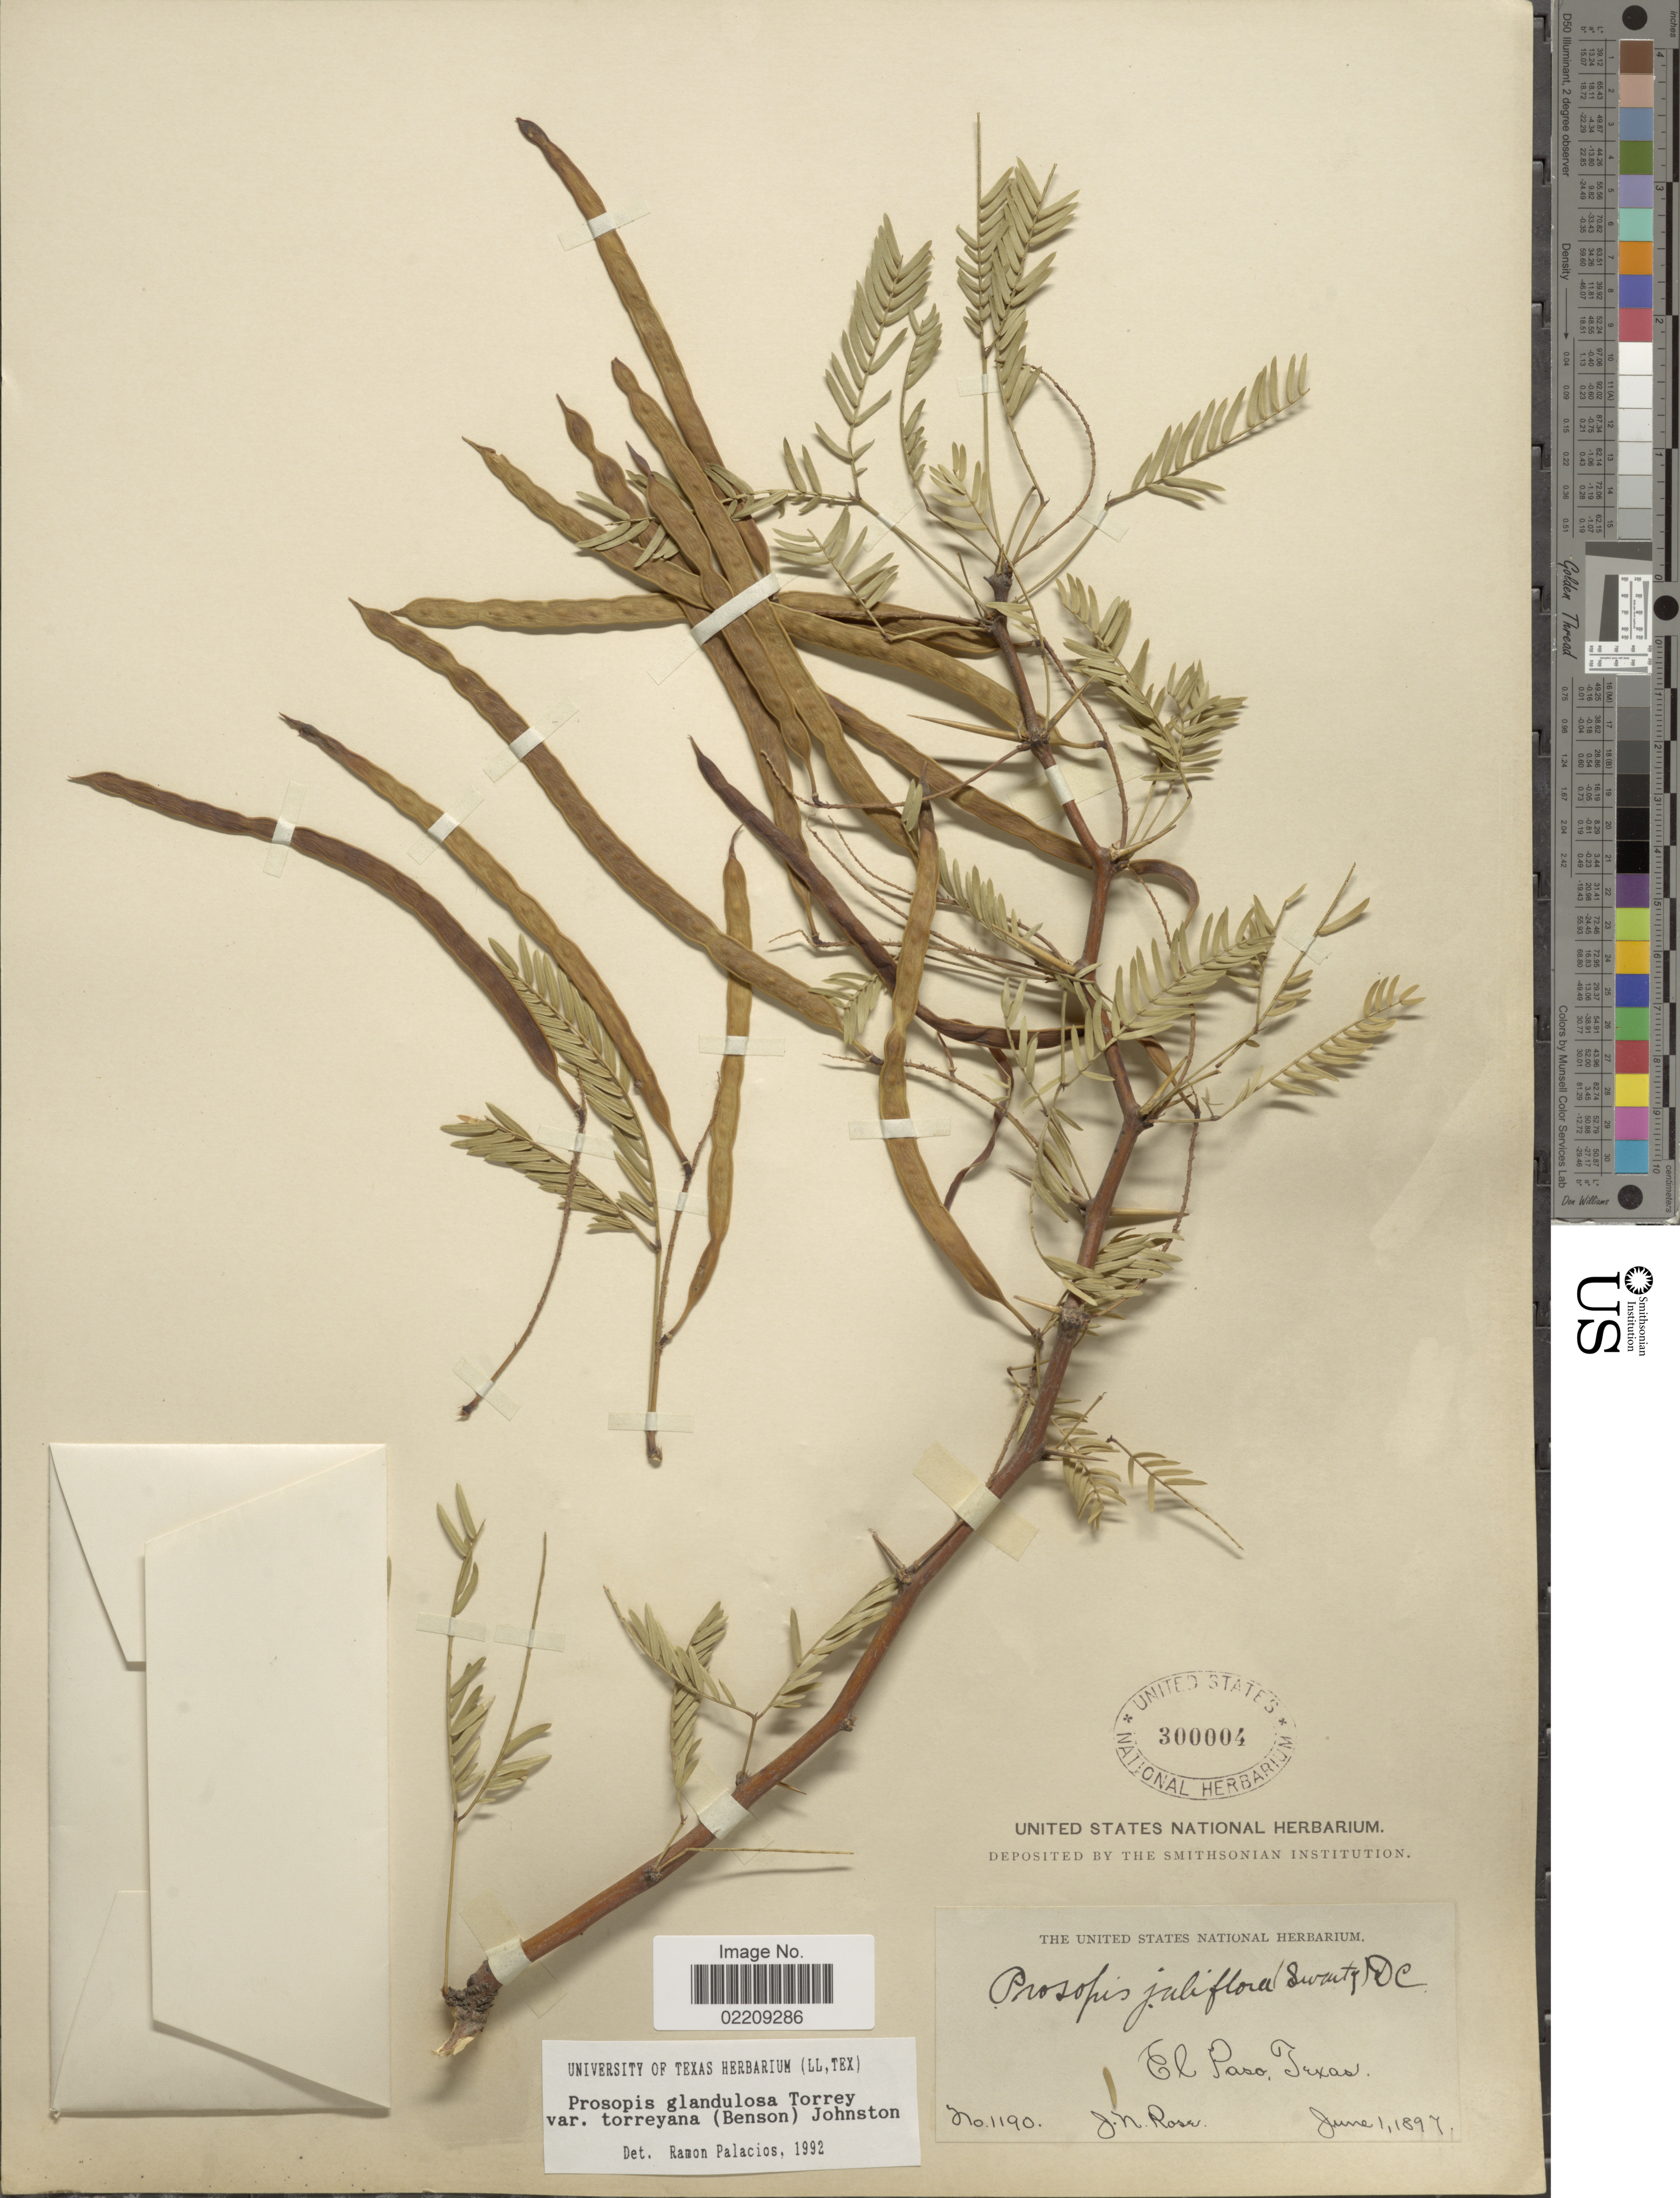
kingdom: Plantae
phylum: Tracheophyta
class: Magnoliopsida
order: Fabales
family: Fabaceae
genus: Neltuma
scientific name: Neltuma odorata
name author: (Torr. & Frém.) C. E. Hughes & G.P. Lewis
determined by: Strong, Mark T., (BOT), Smithsonian Institution - National Museum of Natural History (UNITED STATES)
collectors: J. N. Rose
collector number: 1190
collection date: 1897-06-01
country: United States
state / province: Texas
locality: El Paso.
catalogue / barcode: US 300004